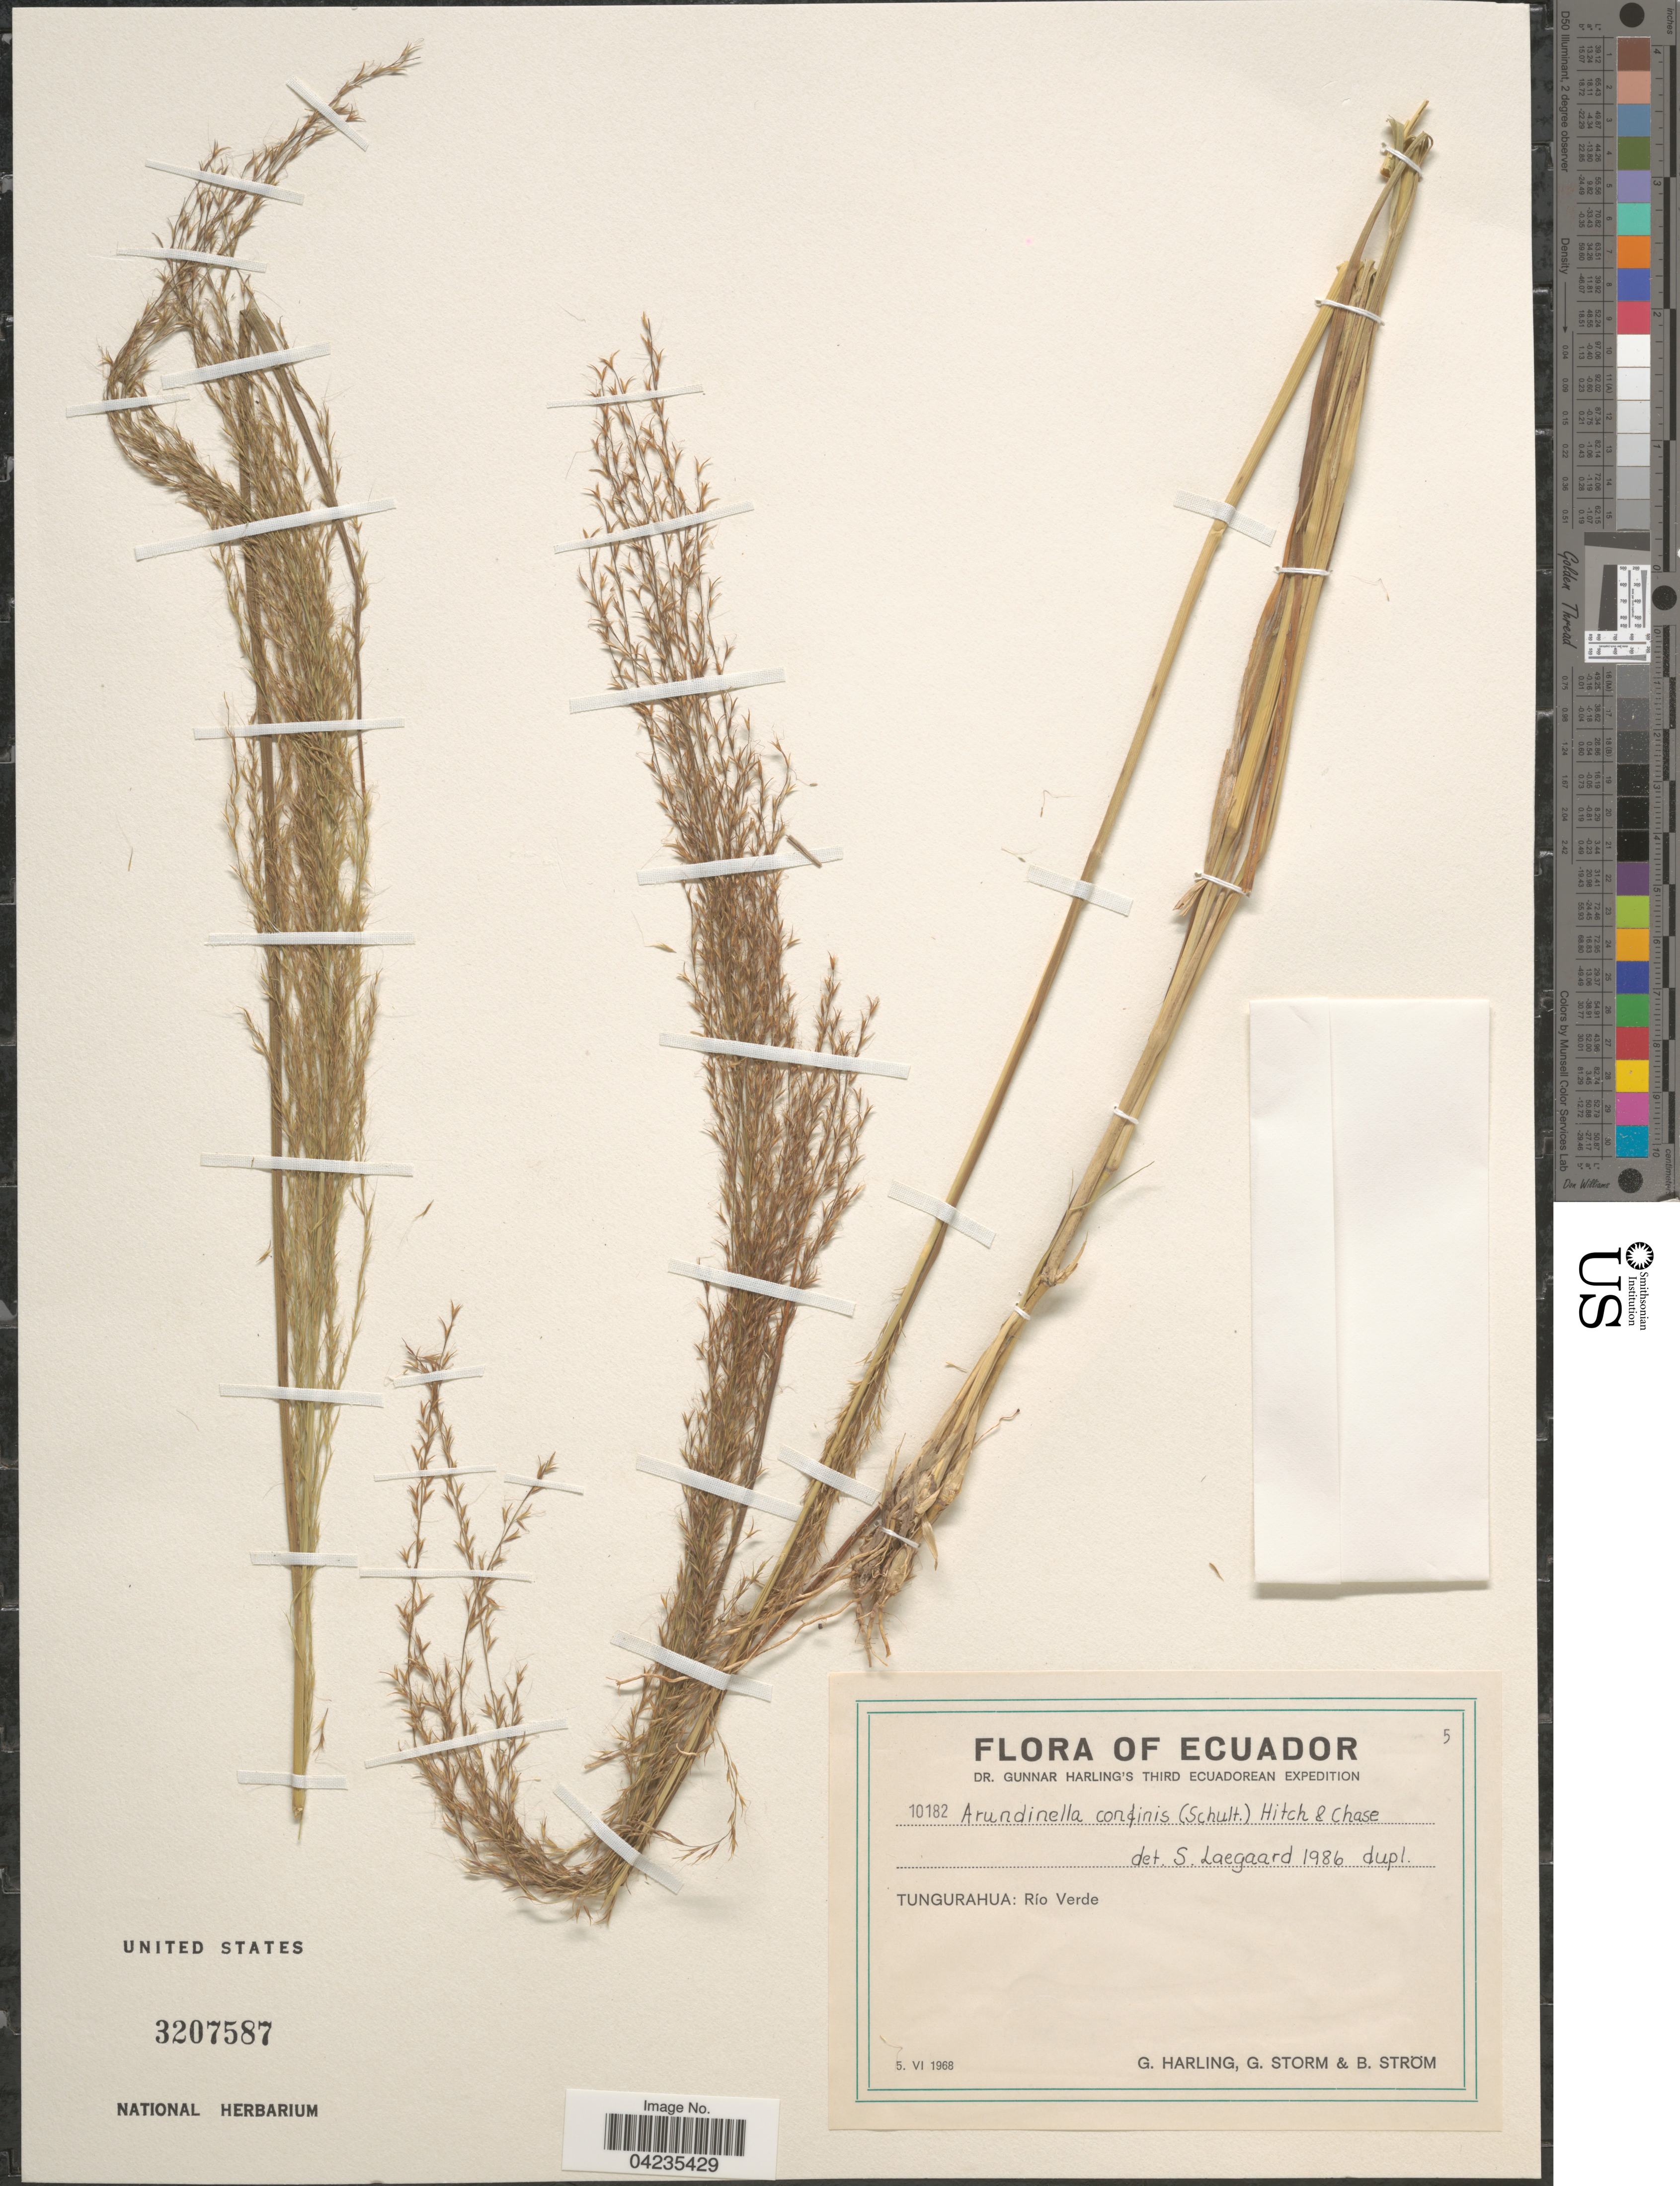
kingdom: Plantae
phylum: Tracheophyta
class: Liliopsida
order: Poales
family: Poaceae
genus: Arundinella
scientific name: Arundinella hispida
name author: (Humb. & Bonpl. ex Willd.) Kuntze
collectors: G. Harling, G. Storm & B. Ström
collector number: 10182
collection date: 1968-06-05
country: Ecuador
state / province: Tungurahua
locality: Dr. Gunnar Harling's Third Ecuadorean Expedition. Río Verde.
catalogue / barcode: US 3207587